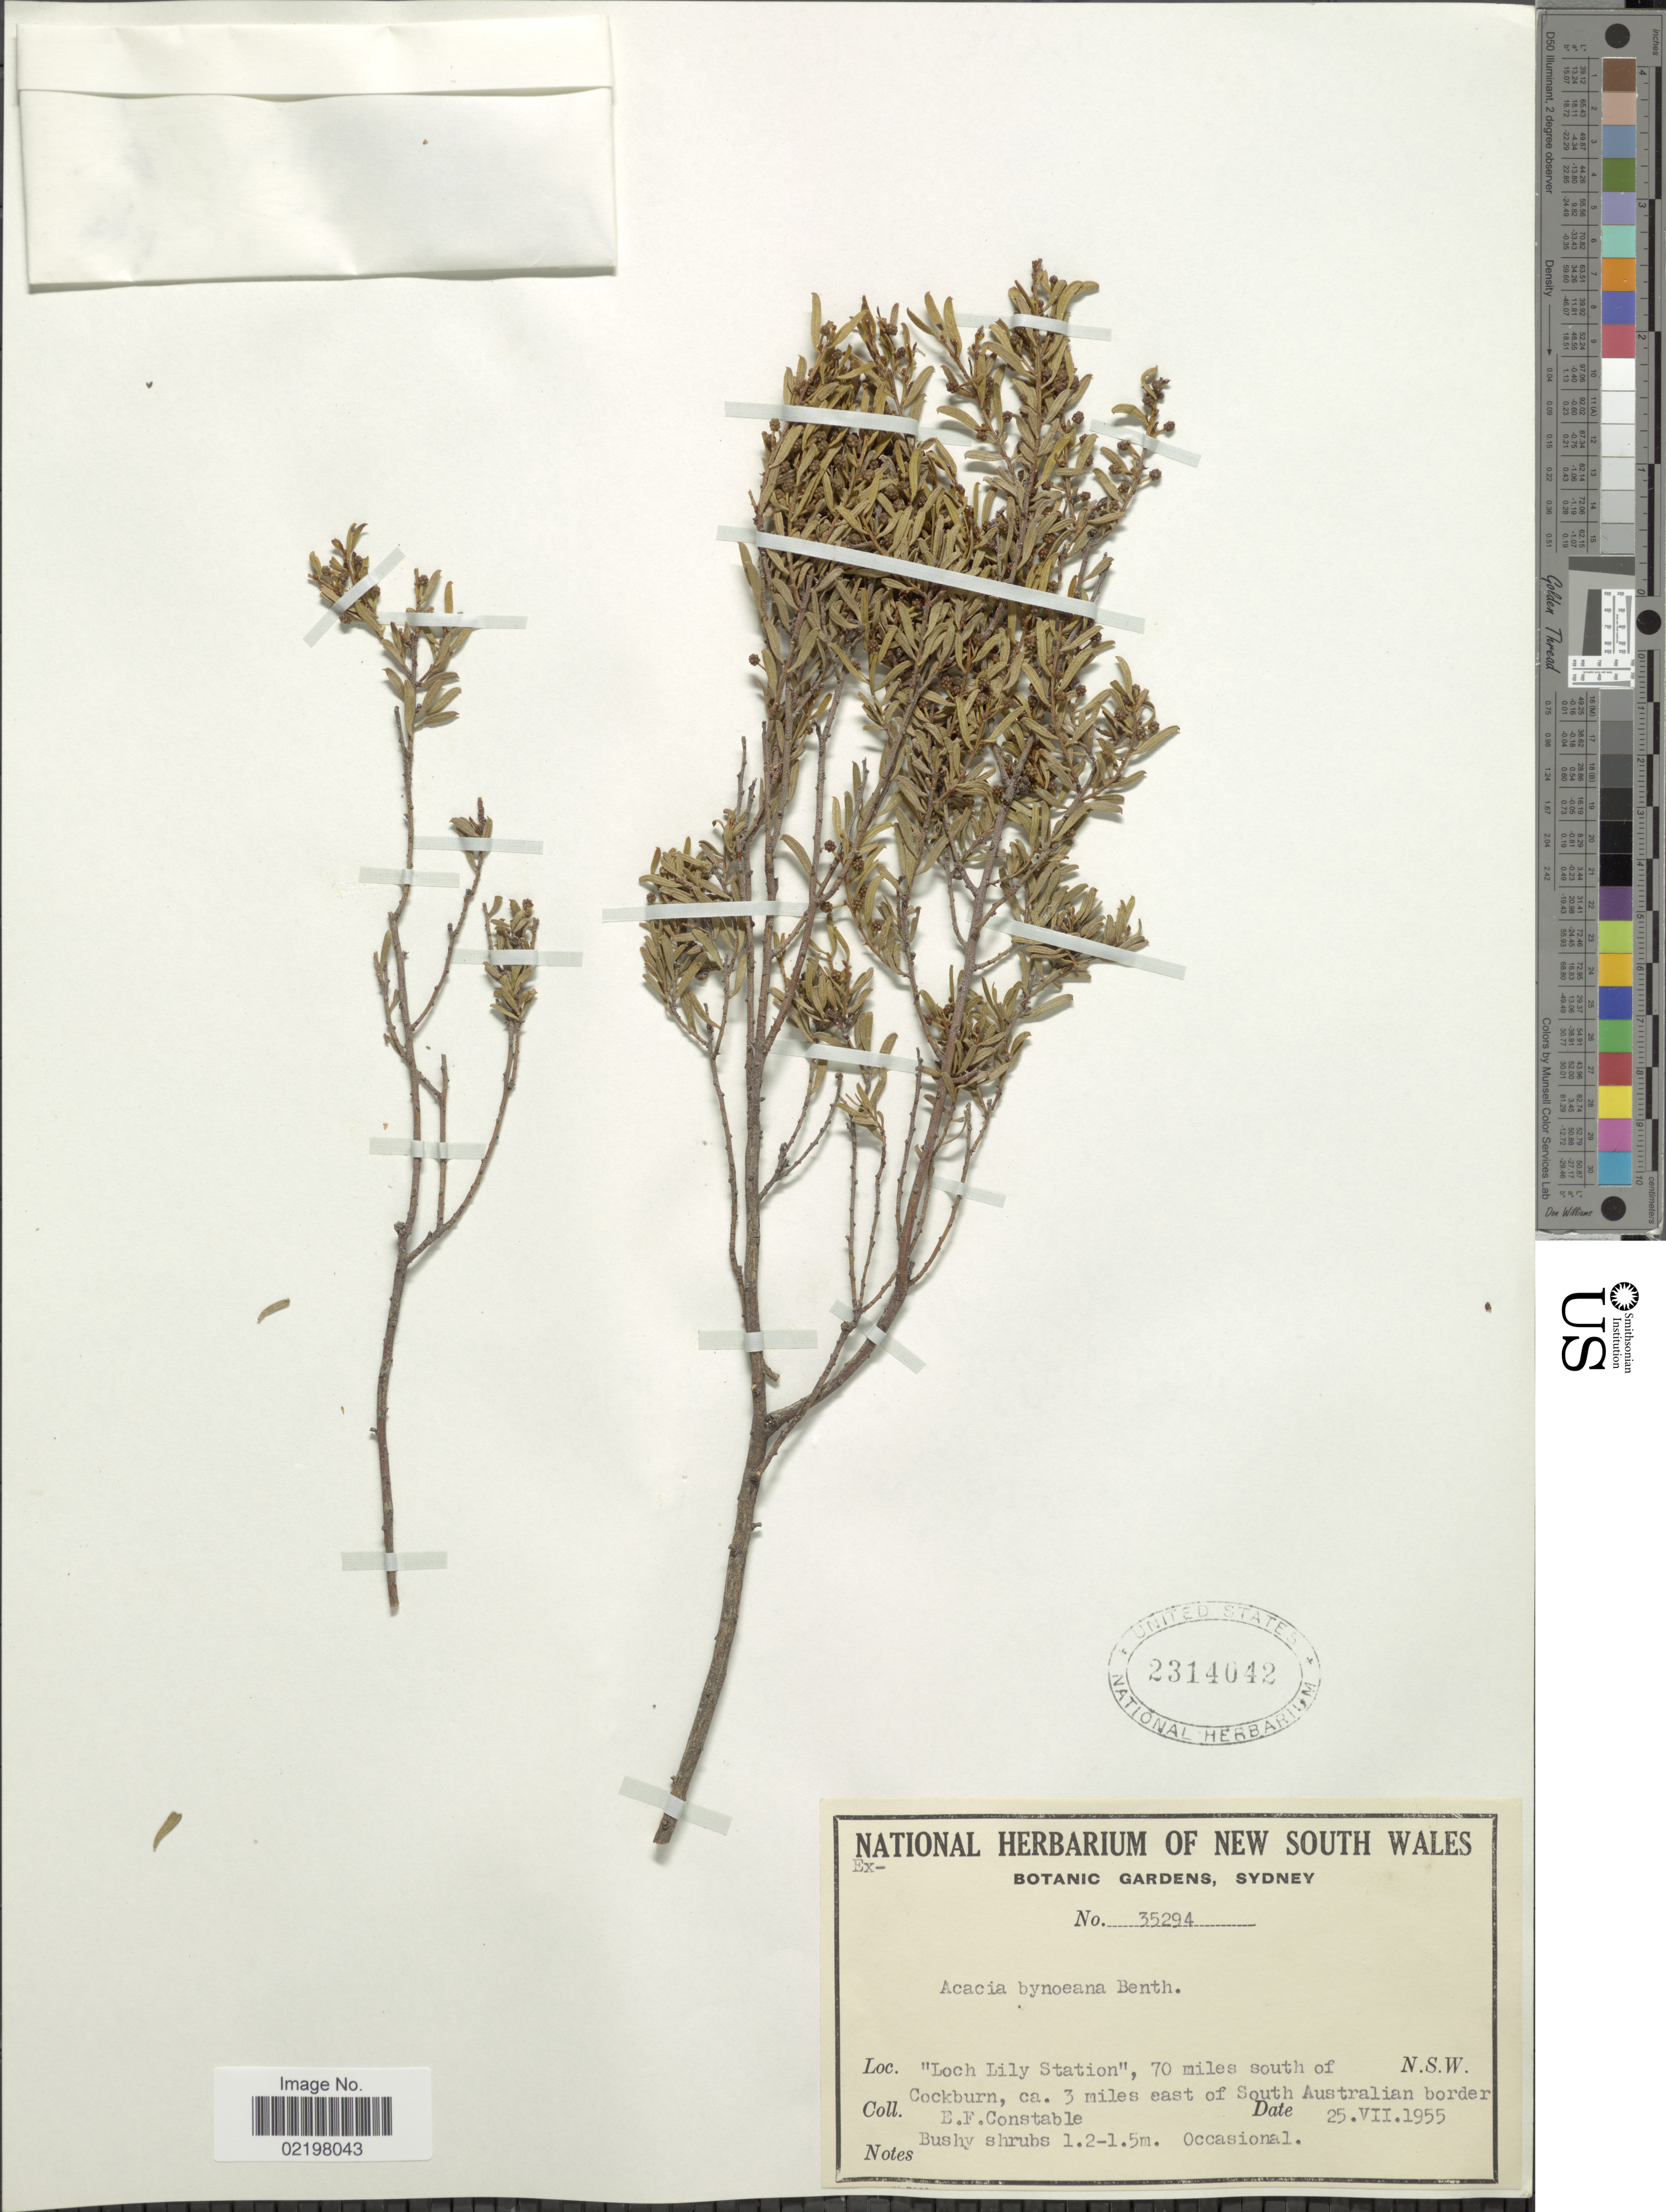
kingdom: Plantae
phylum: Tracheophyta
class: Magnoliopsida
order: Fabales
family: Fabaceae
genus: Acacia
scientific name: Acacia bynaeana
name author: Benth.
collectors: E. F. Constable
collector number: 35294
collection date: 1955-07-25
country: Australia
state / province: New South Wales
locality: Loch Lily Station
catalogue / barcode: US 2314042